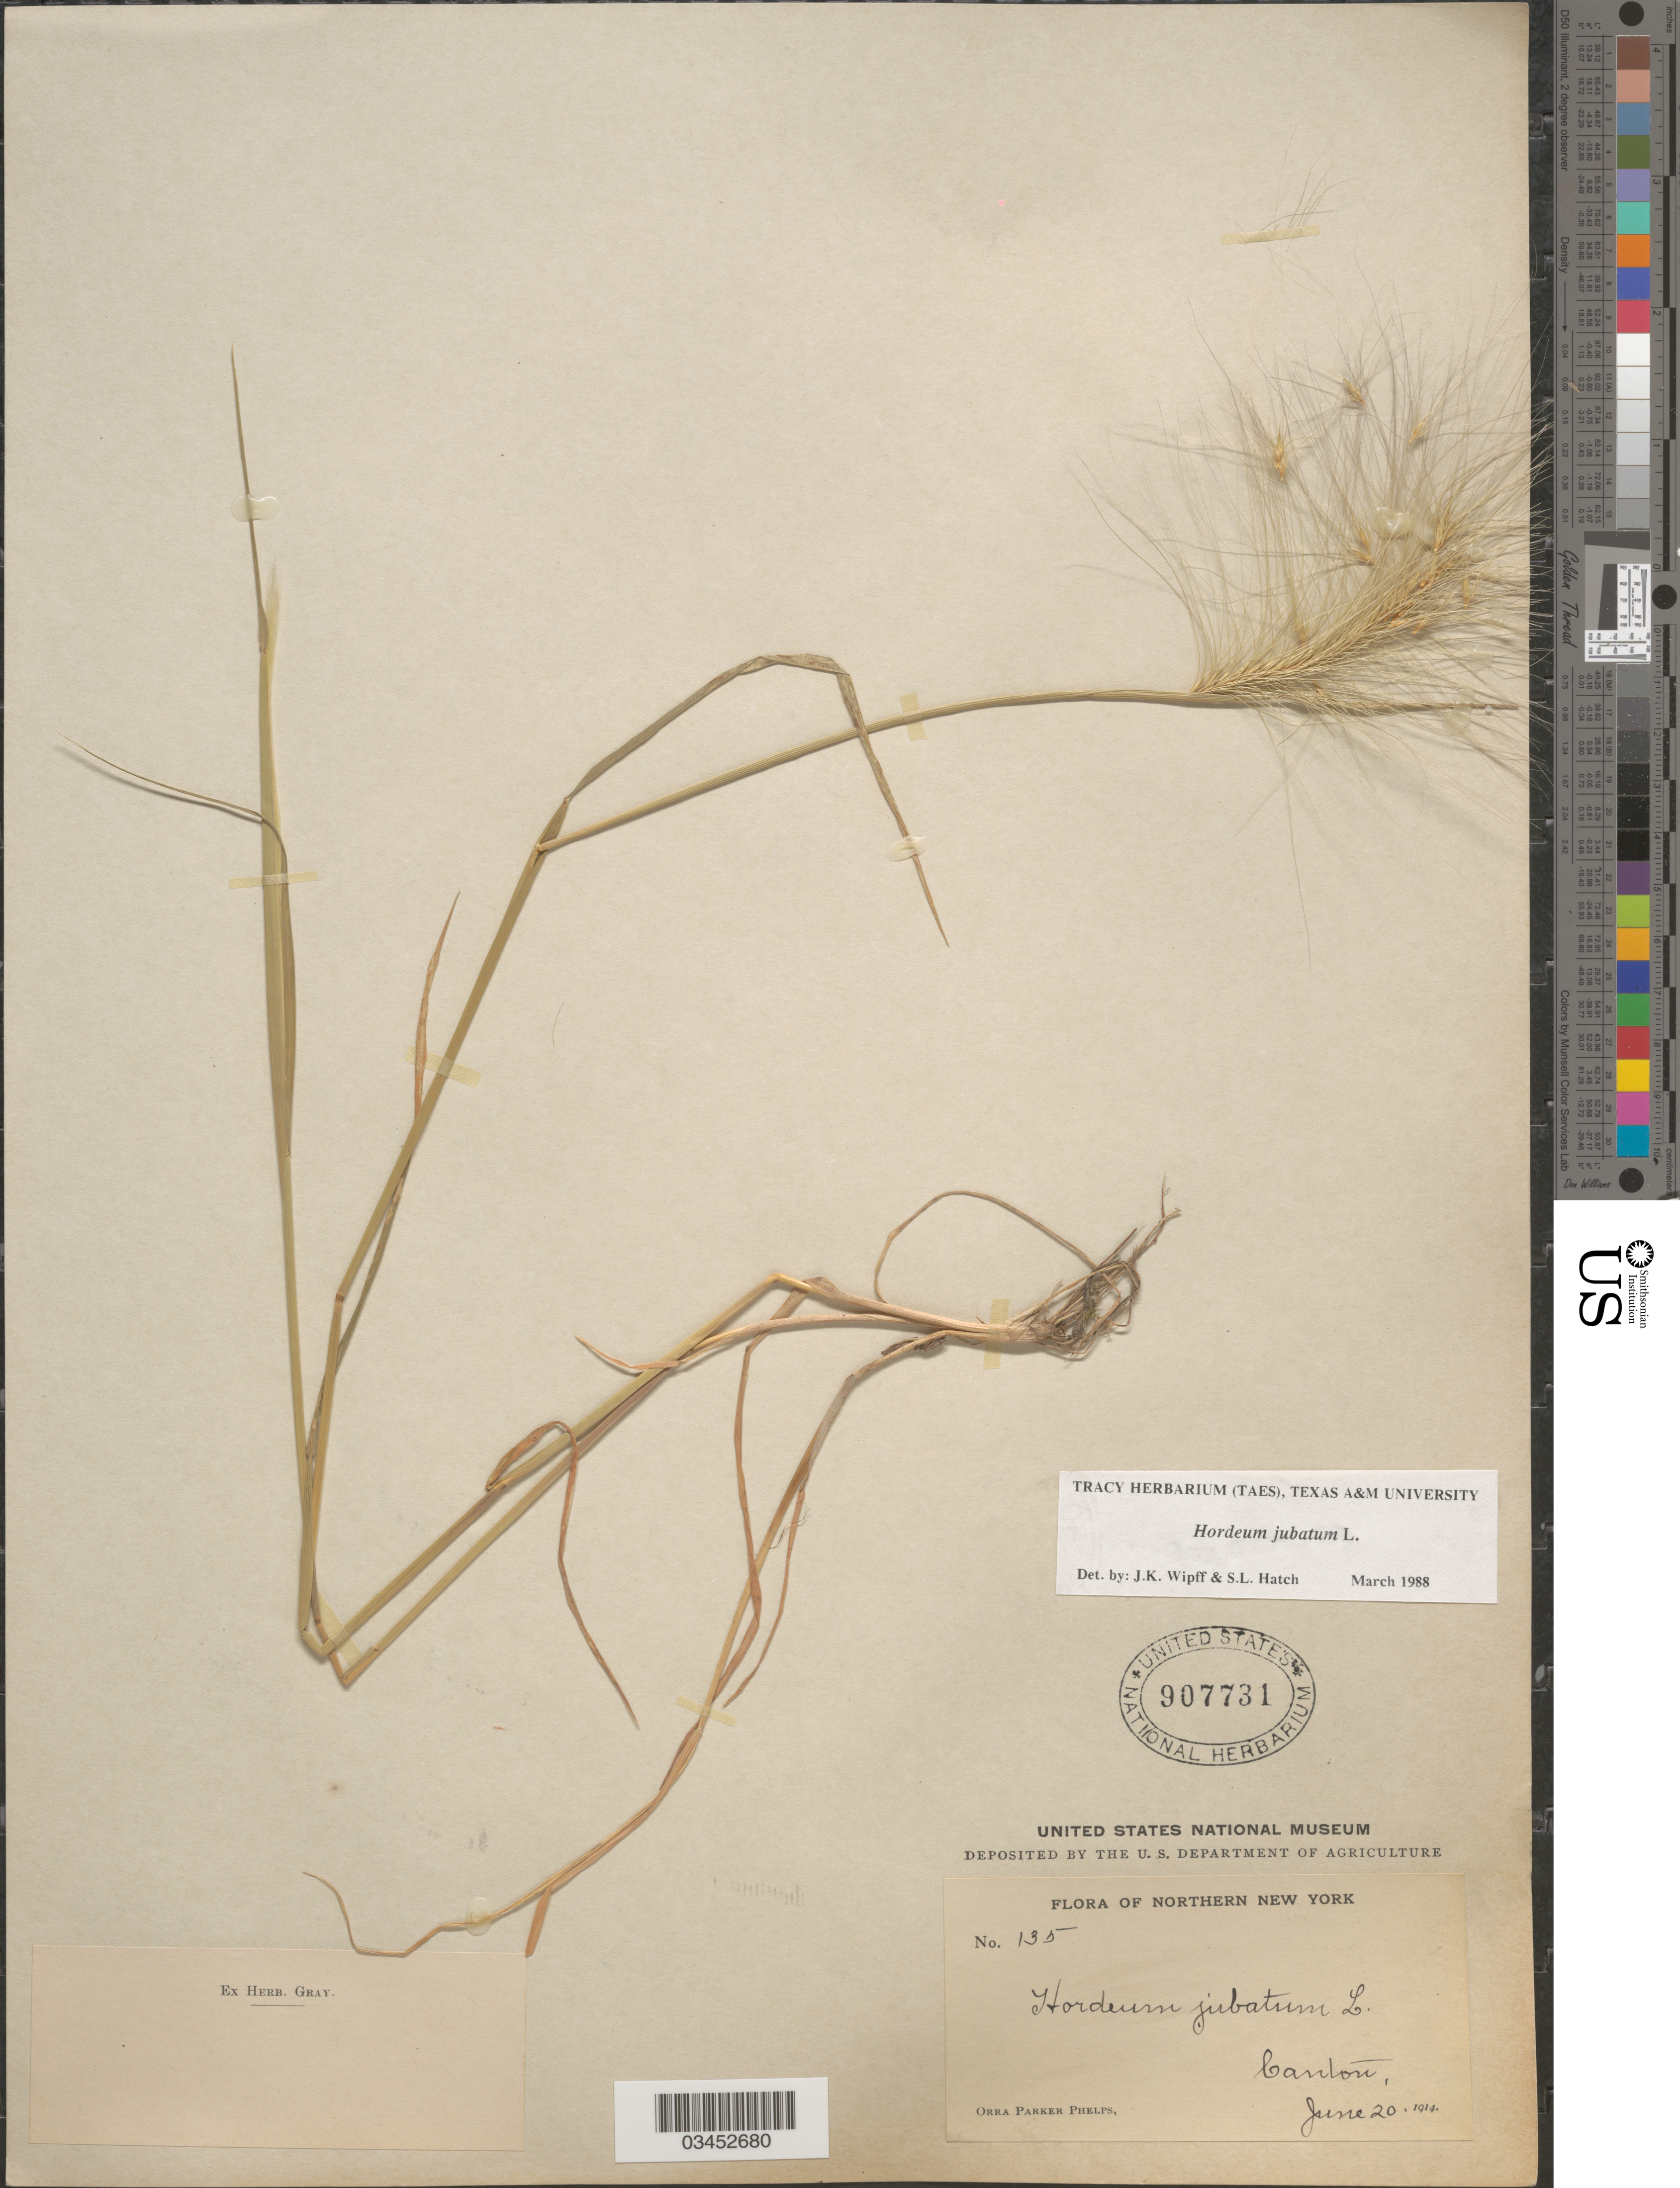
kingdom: Plantae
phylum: Tracheophyta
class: Liliopsida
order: Poales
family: Poaceae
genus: Hordeum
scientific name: Hordeum jubatum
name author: L.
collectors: O. P. Phelps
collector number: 135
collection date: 1914-06-20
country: United States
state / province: New York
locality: Northern New York. Canton.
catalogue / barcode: US 907731